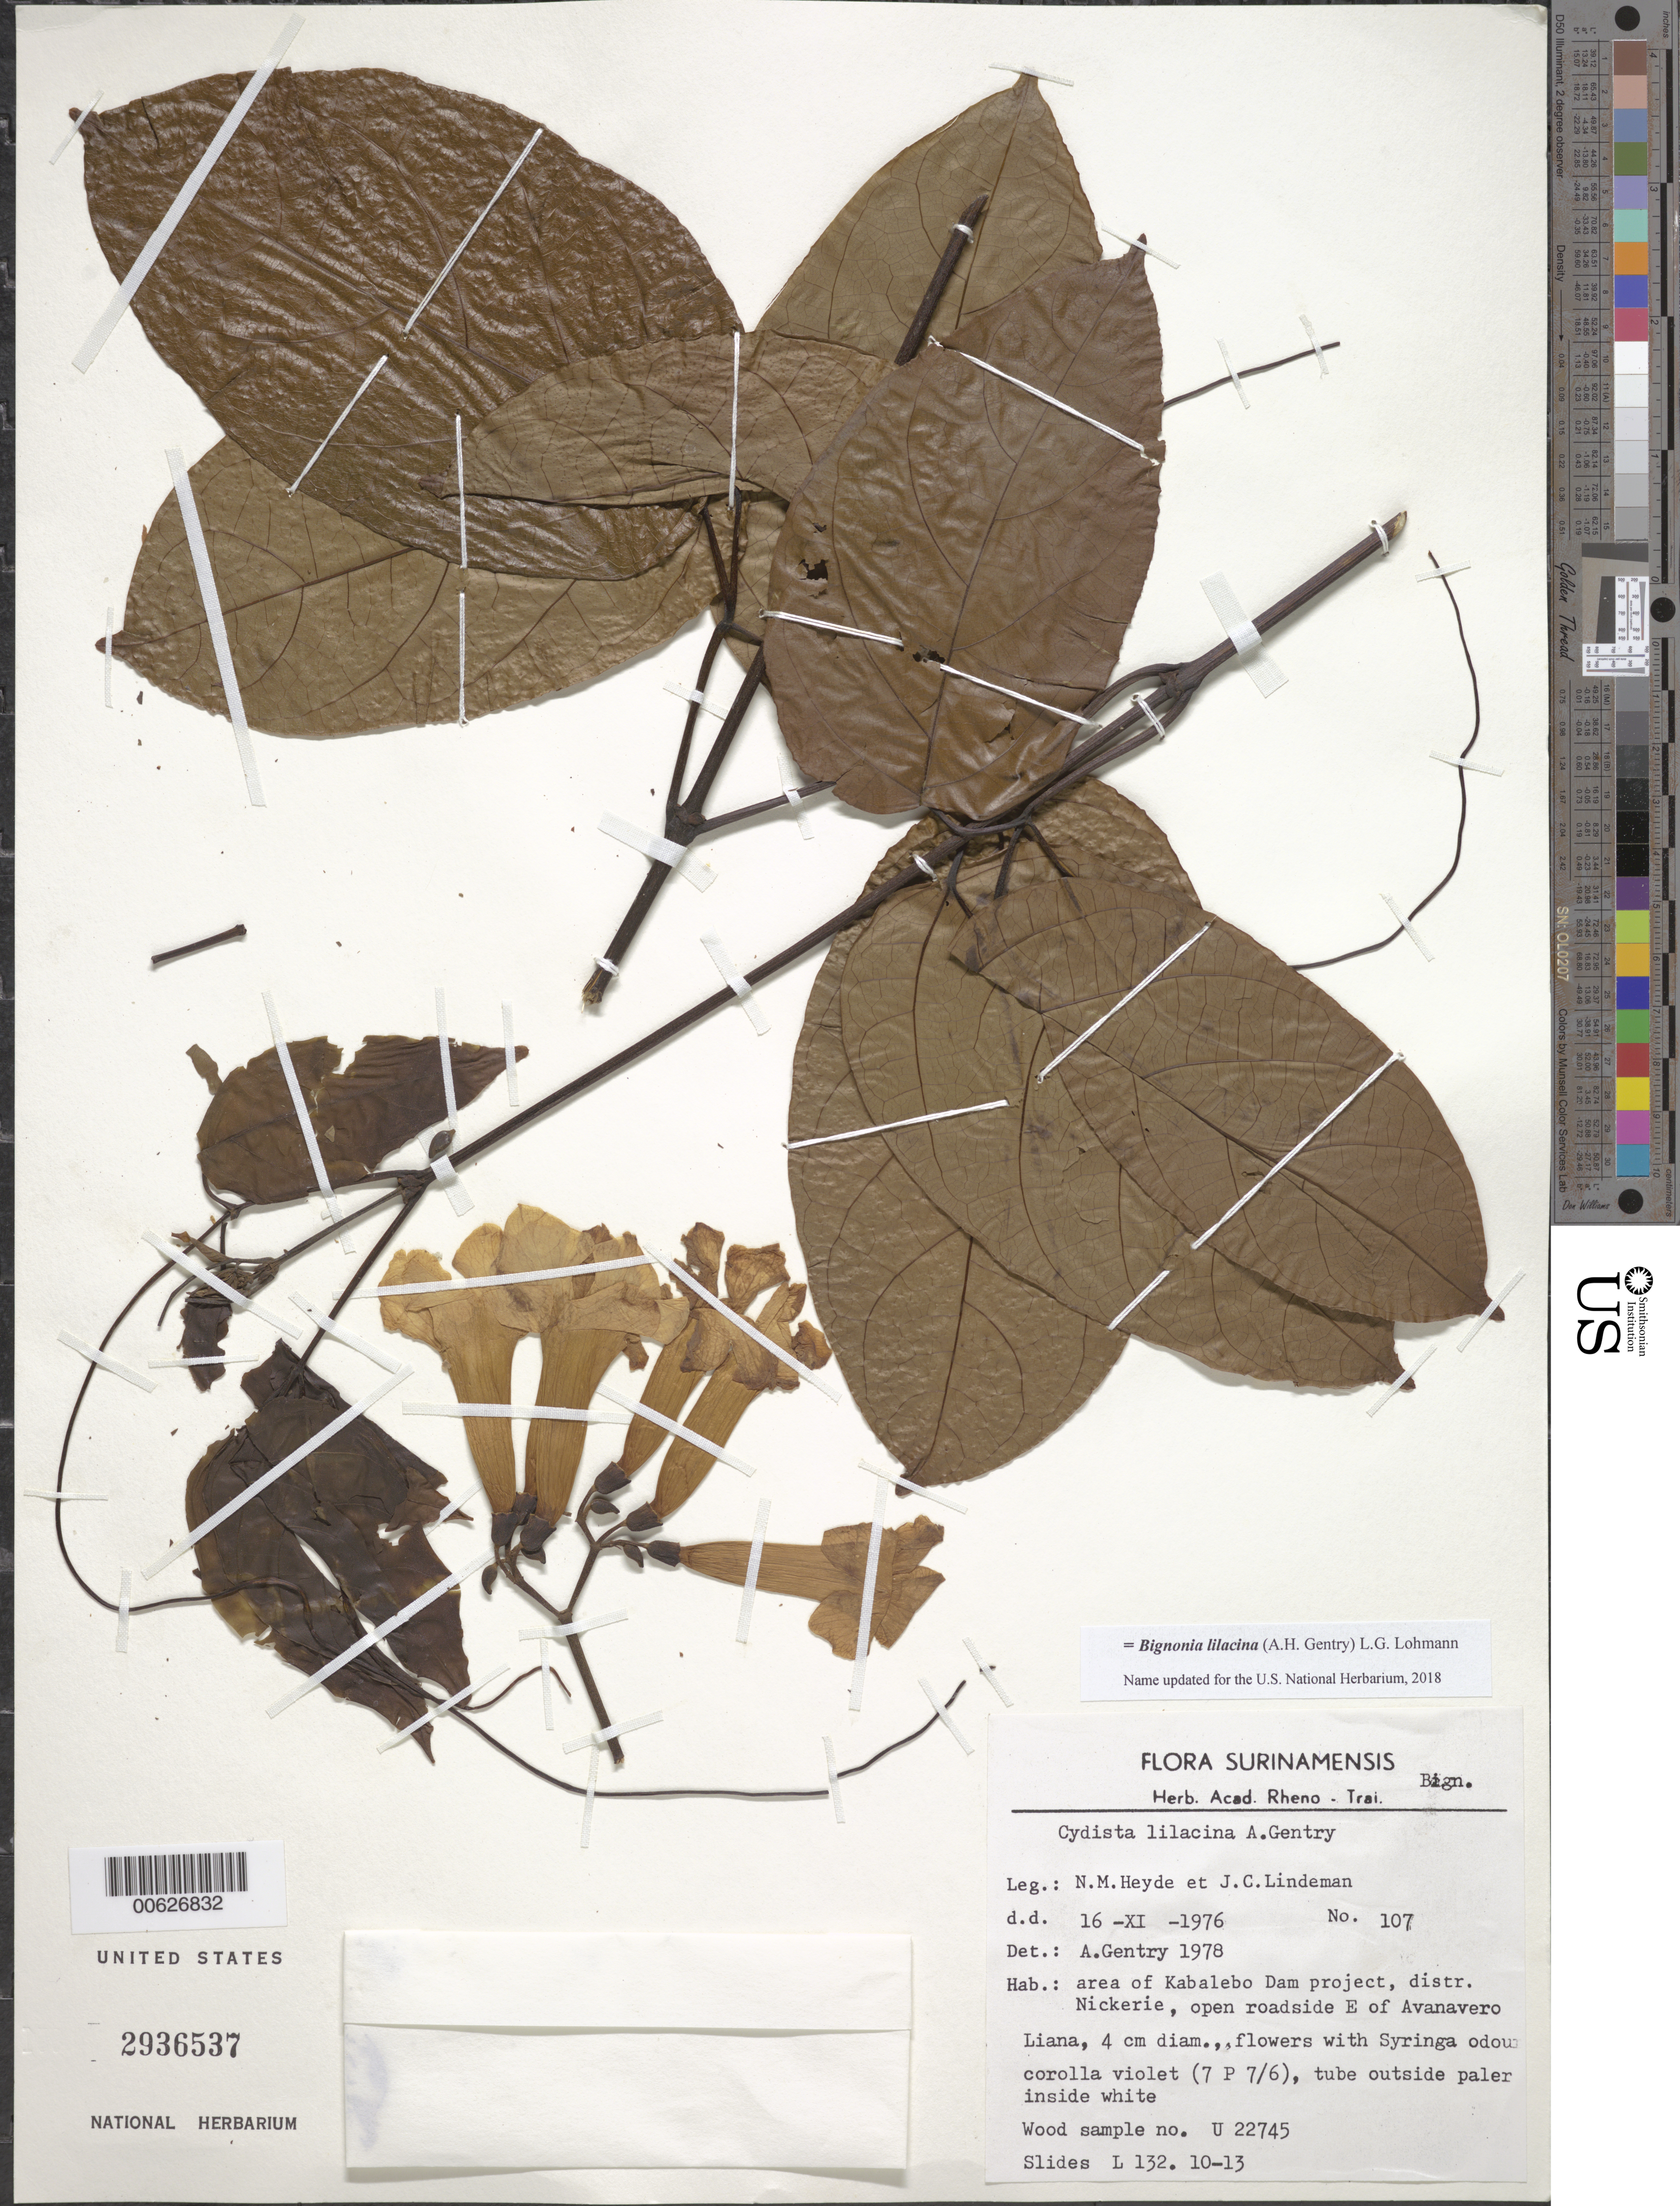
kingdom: Plantae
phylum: Tracheophyta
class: Magnoliopsida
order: Lamiales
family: Bignoniaceae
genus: Bignonia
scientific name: Bignonia lilacina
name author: (A.H. Gentry) L.G. Lohmann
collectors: N. M. Heyde & J. C. Lindeman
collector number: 107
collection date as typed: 16-Nov-76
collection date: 1976-11-16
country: Suriname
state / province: Nickerie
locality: Kabalebo Dam project area, E of Avanavero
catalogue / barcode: US 2936537